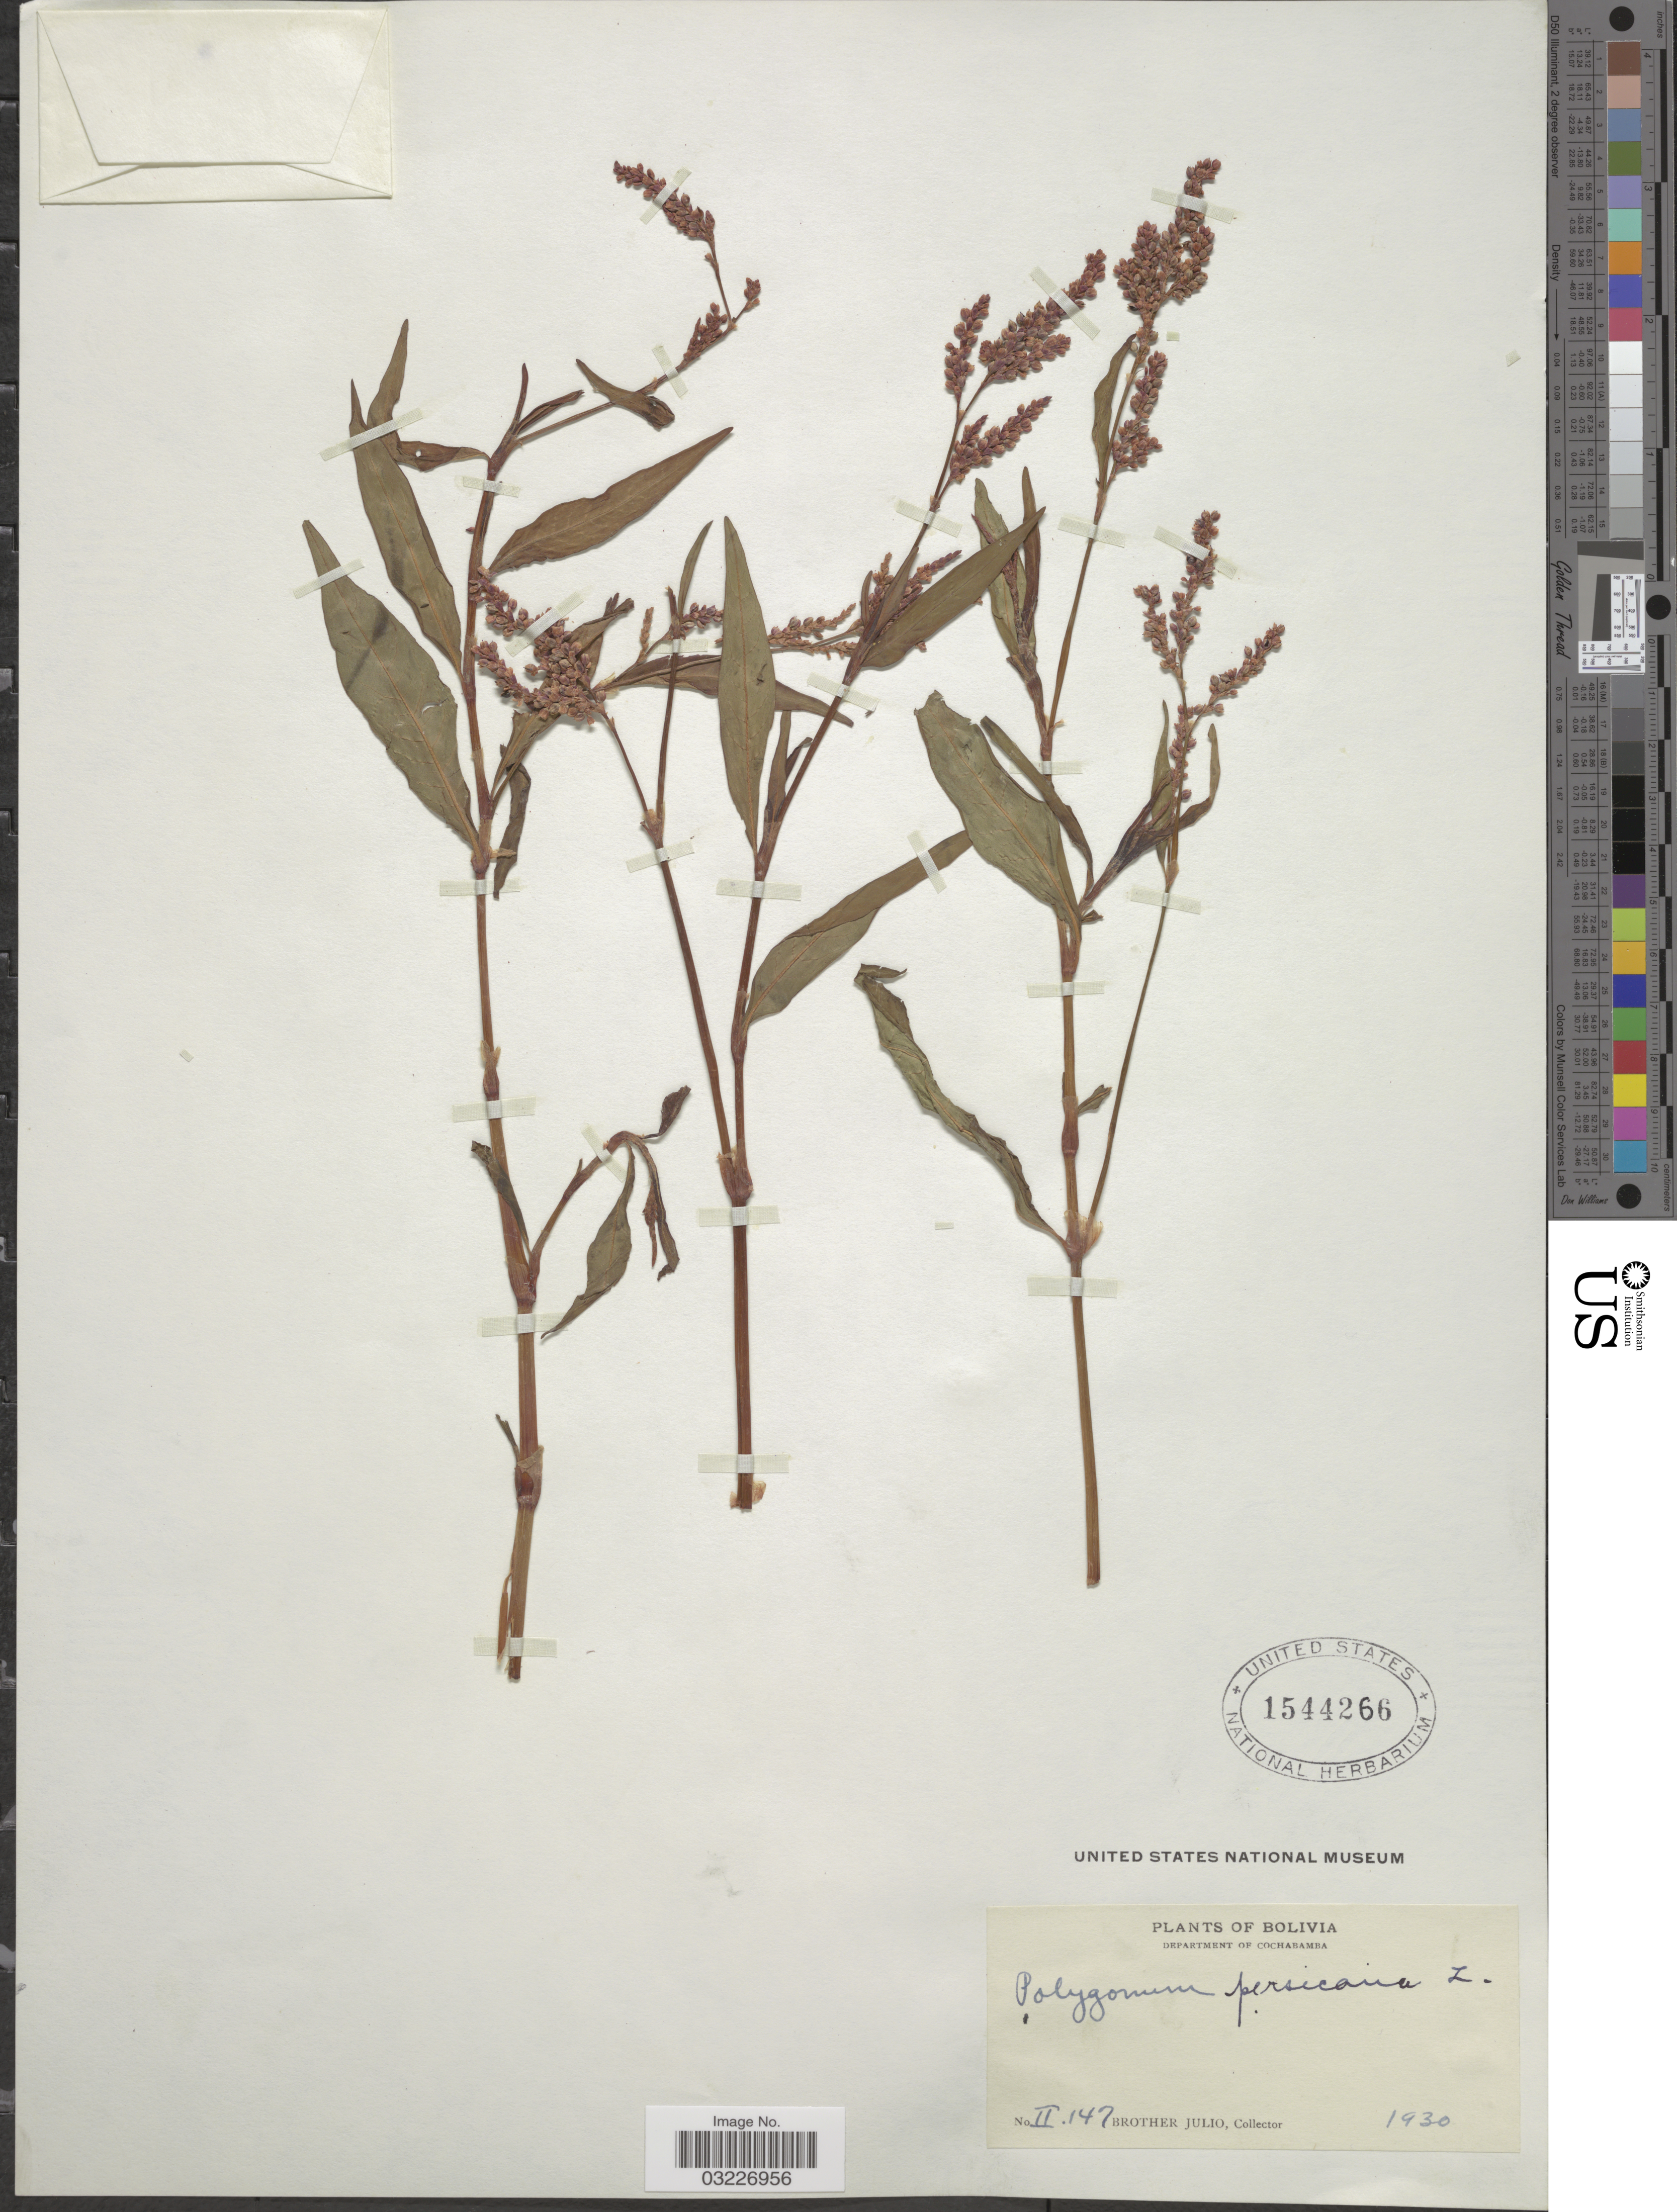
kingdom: Plantae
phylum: Tracheophyta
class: Magnoliopsida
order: Caryophyllales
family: Polygonaceae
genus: Polygonum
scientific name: Polygonum persicaria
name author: L.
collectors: Bro. Julio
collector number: II147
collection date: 1930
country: Bolivia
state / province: Cochabamba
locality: Department of Cochabamba.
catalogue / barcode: US 1544266